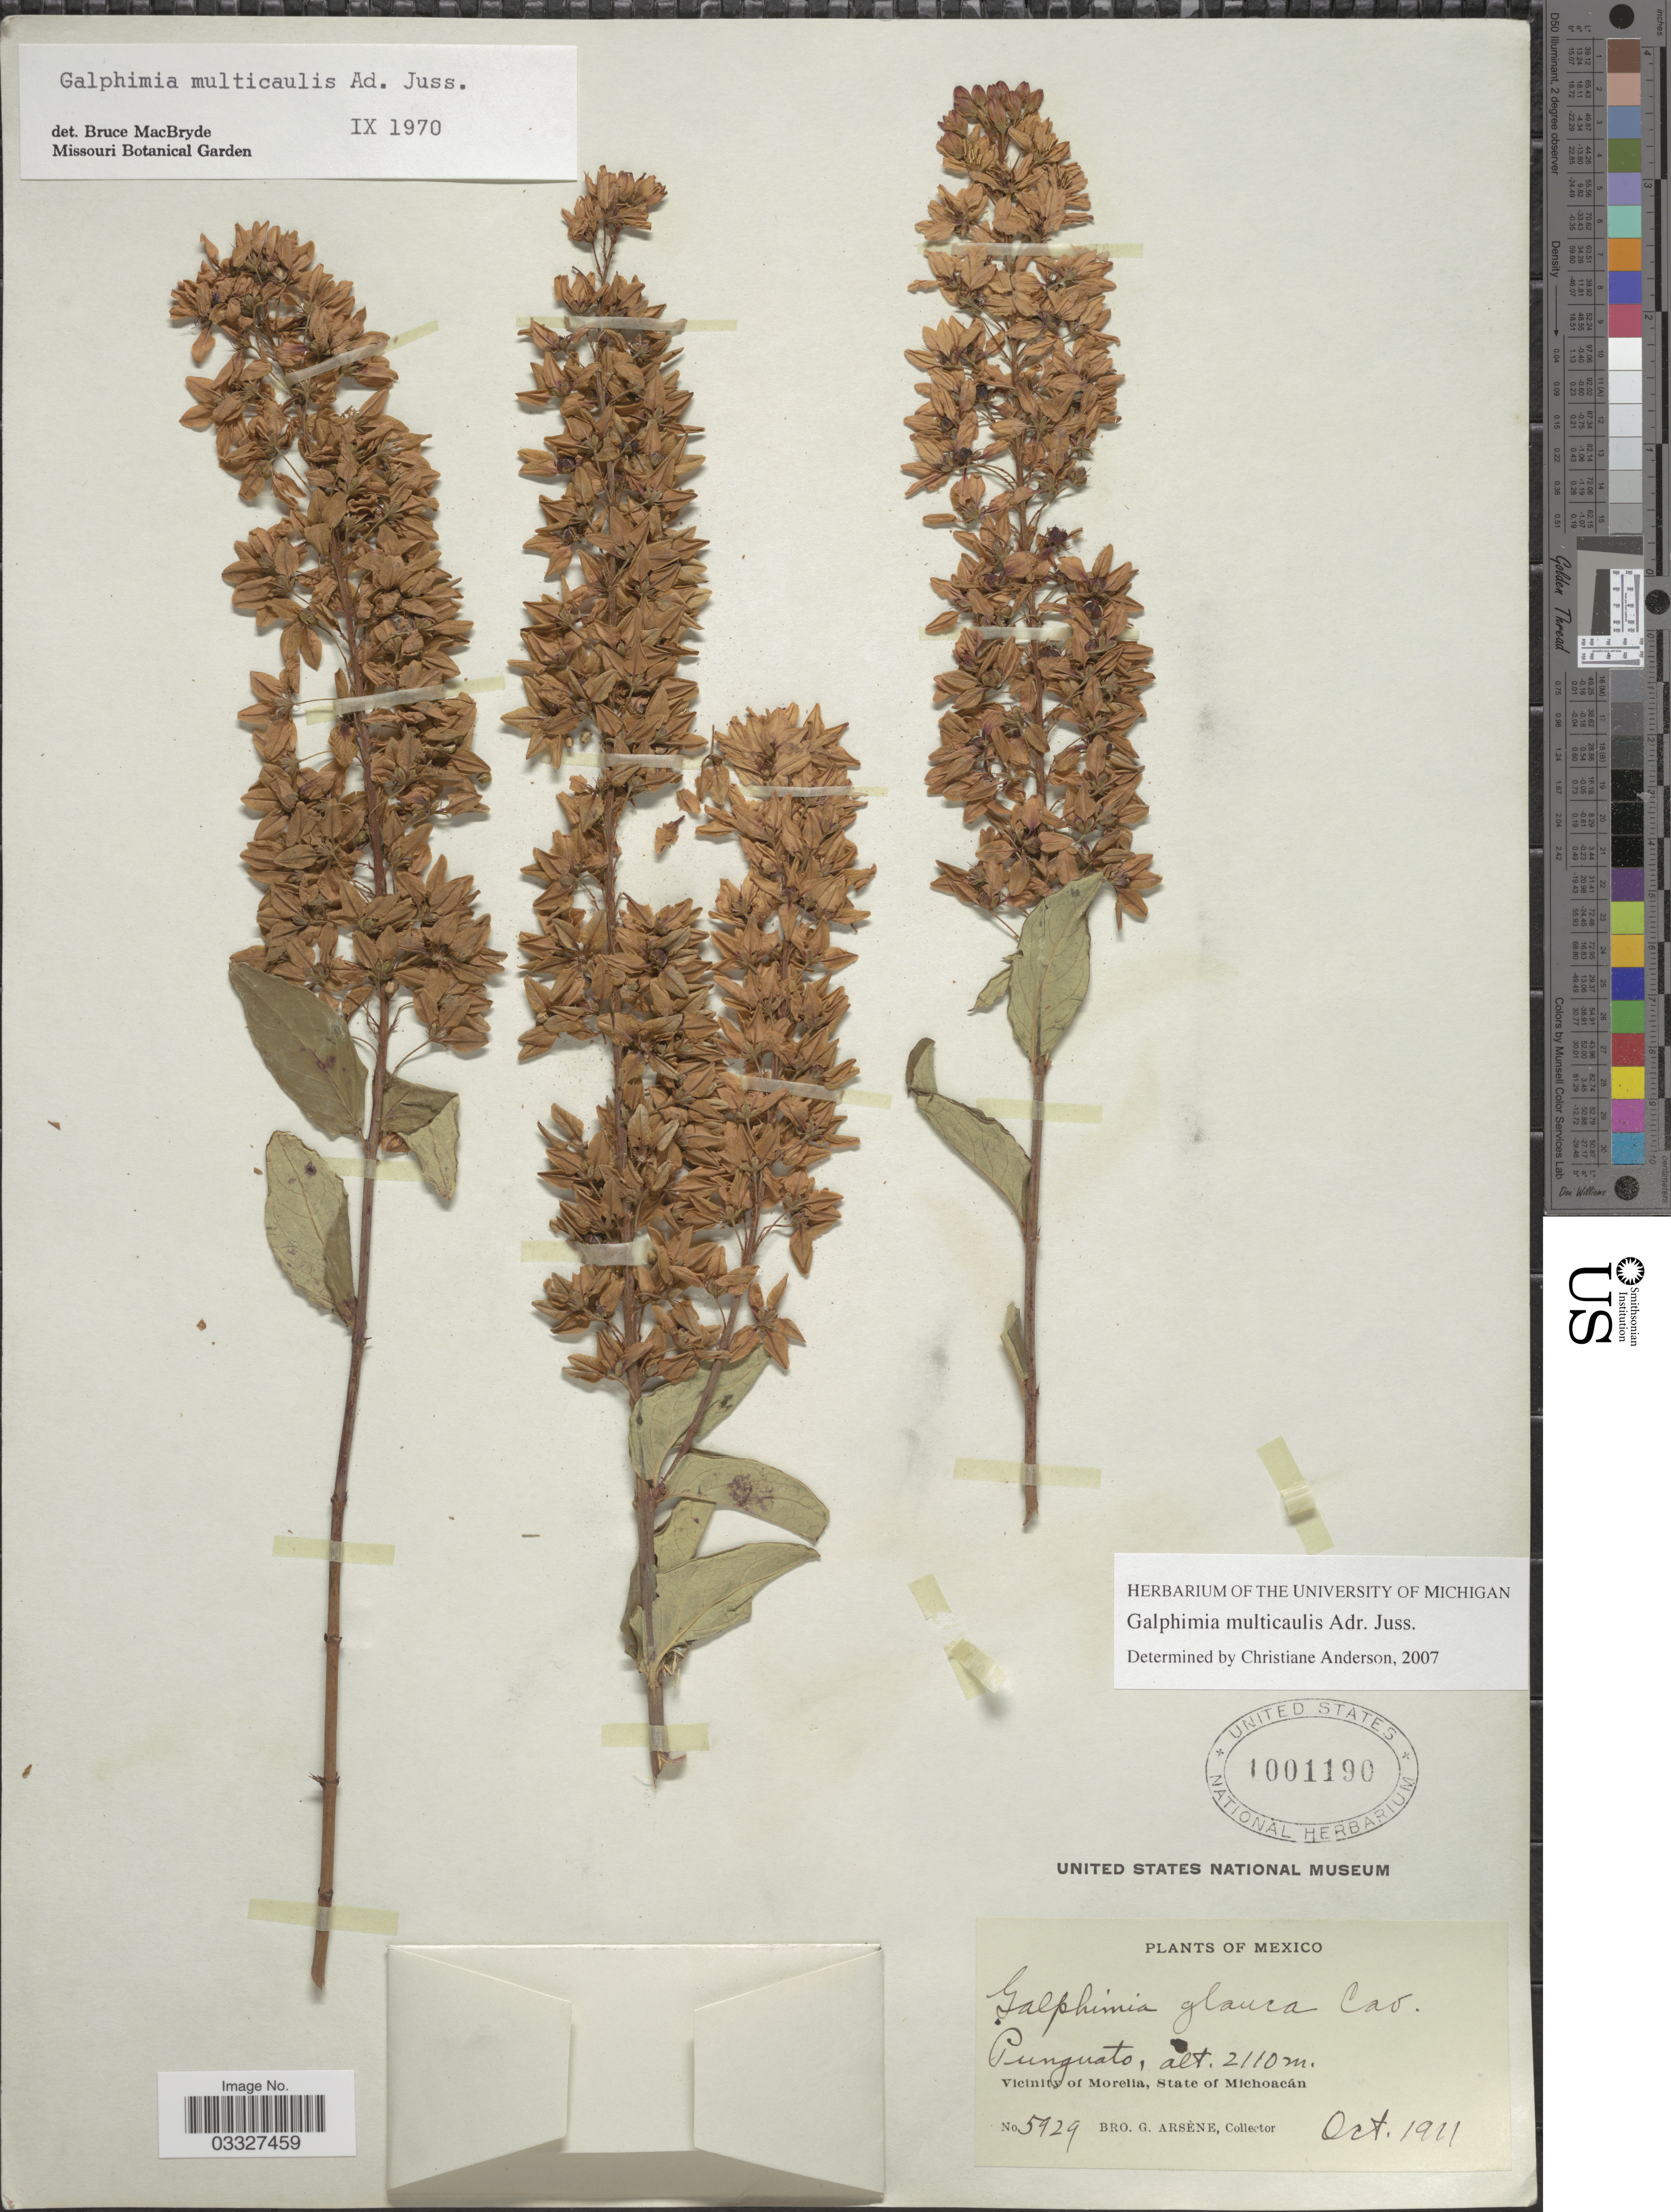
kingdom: Plantae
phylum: Tracheophyta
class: Magnoliopsida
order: Malpighiales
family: Malpighiaceae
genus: Galphimia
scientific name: Galphimia multicaulis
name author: A. Juss.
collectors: Bro. G. Arsène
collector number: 5929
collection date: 1911-10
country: Mexico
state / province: Michoacán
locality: Punguato. Vicinity of Morelia.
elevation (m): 2110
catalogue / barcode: US 1001190